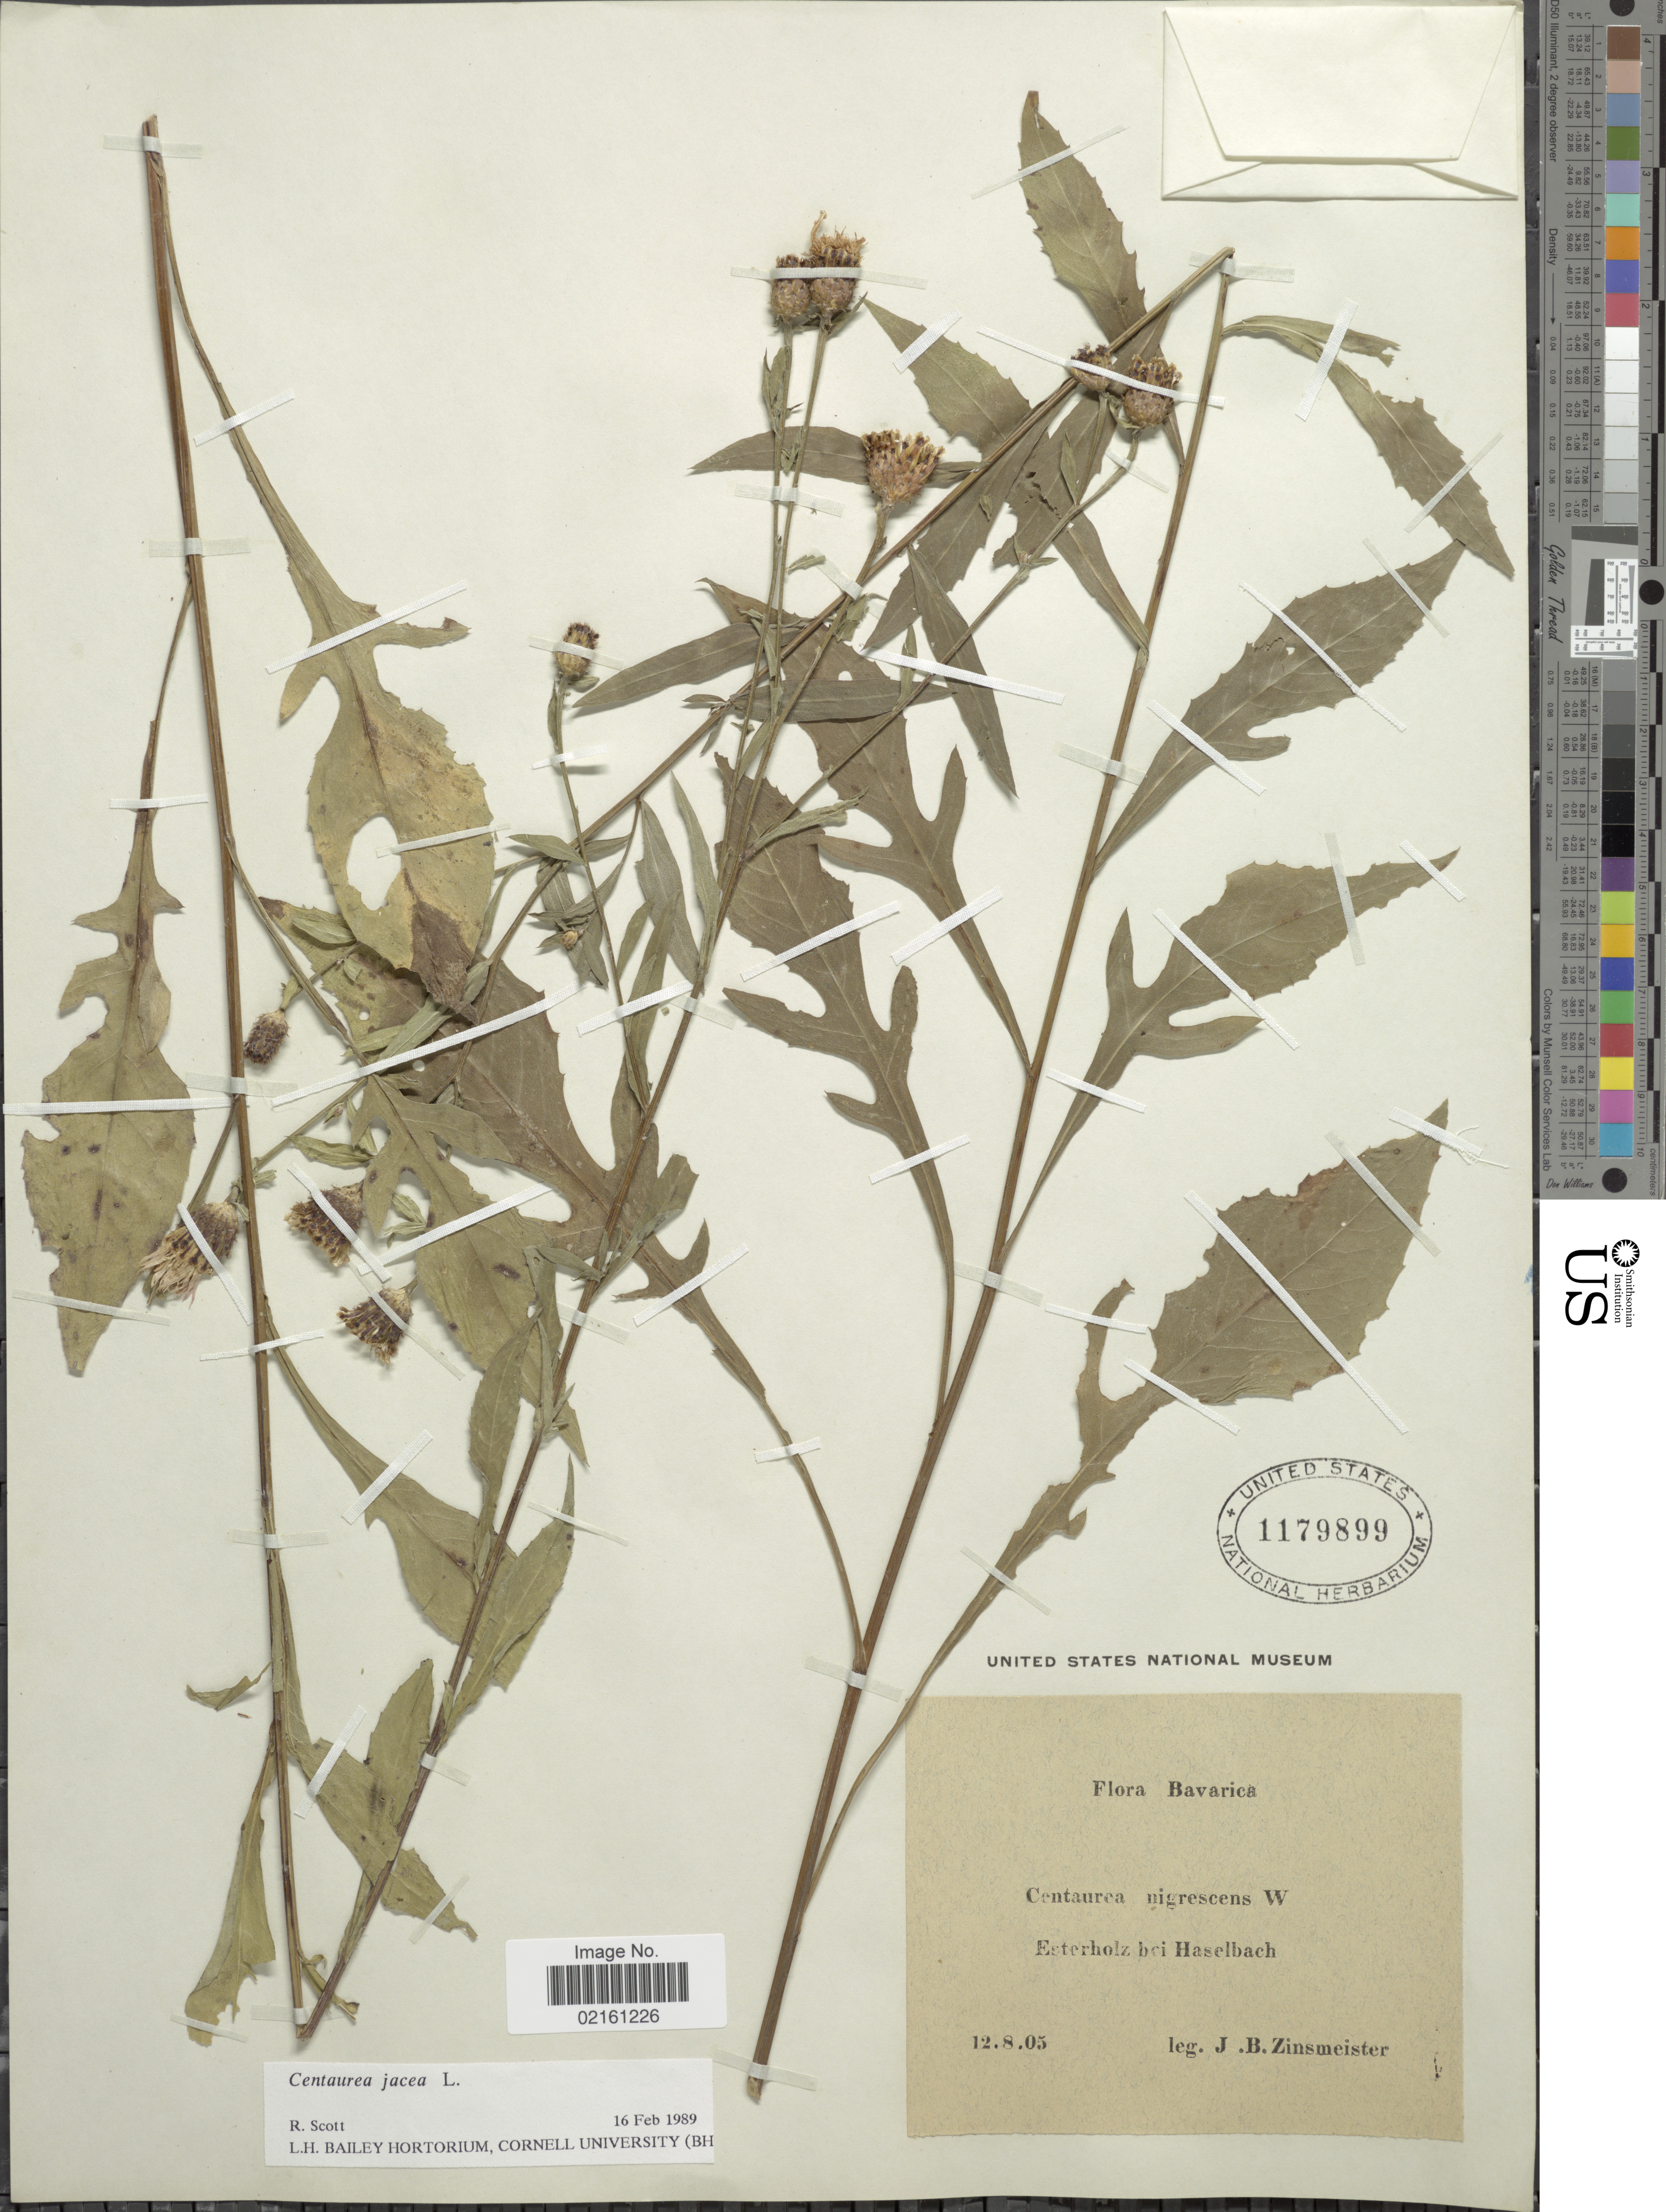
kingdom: Plantae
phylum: Tracheophyta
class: Magnoliopsida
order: Asterales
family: Asteraceae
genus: Centaurea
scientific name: Centaurea jacea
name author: L.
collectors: J. Zinsmeister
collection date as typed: Transcribed d/m/y: 12/8/05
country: Germany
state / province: Bayern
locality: Bavarica, Esterholz bei Haselbach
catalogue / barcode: US 1179899